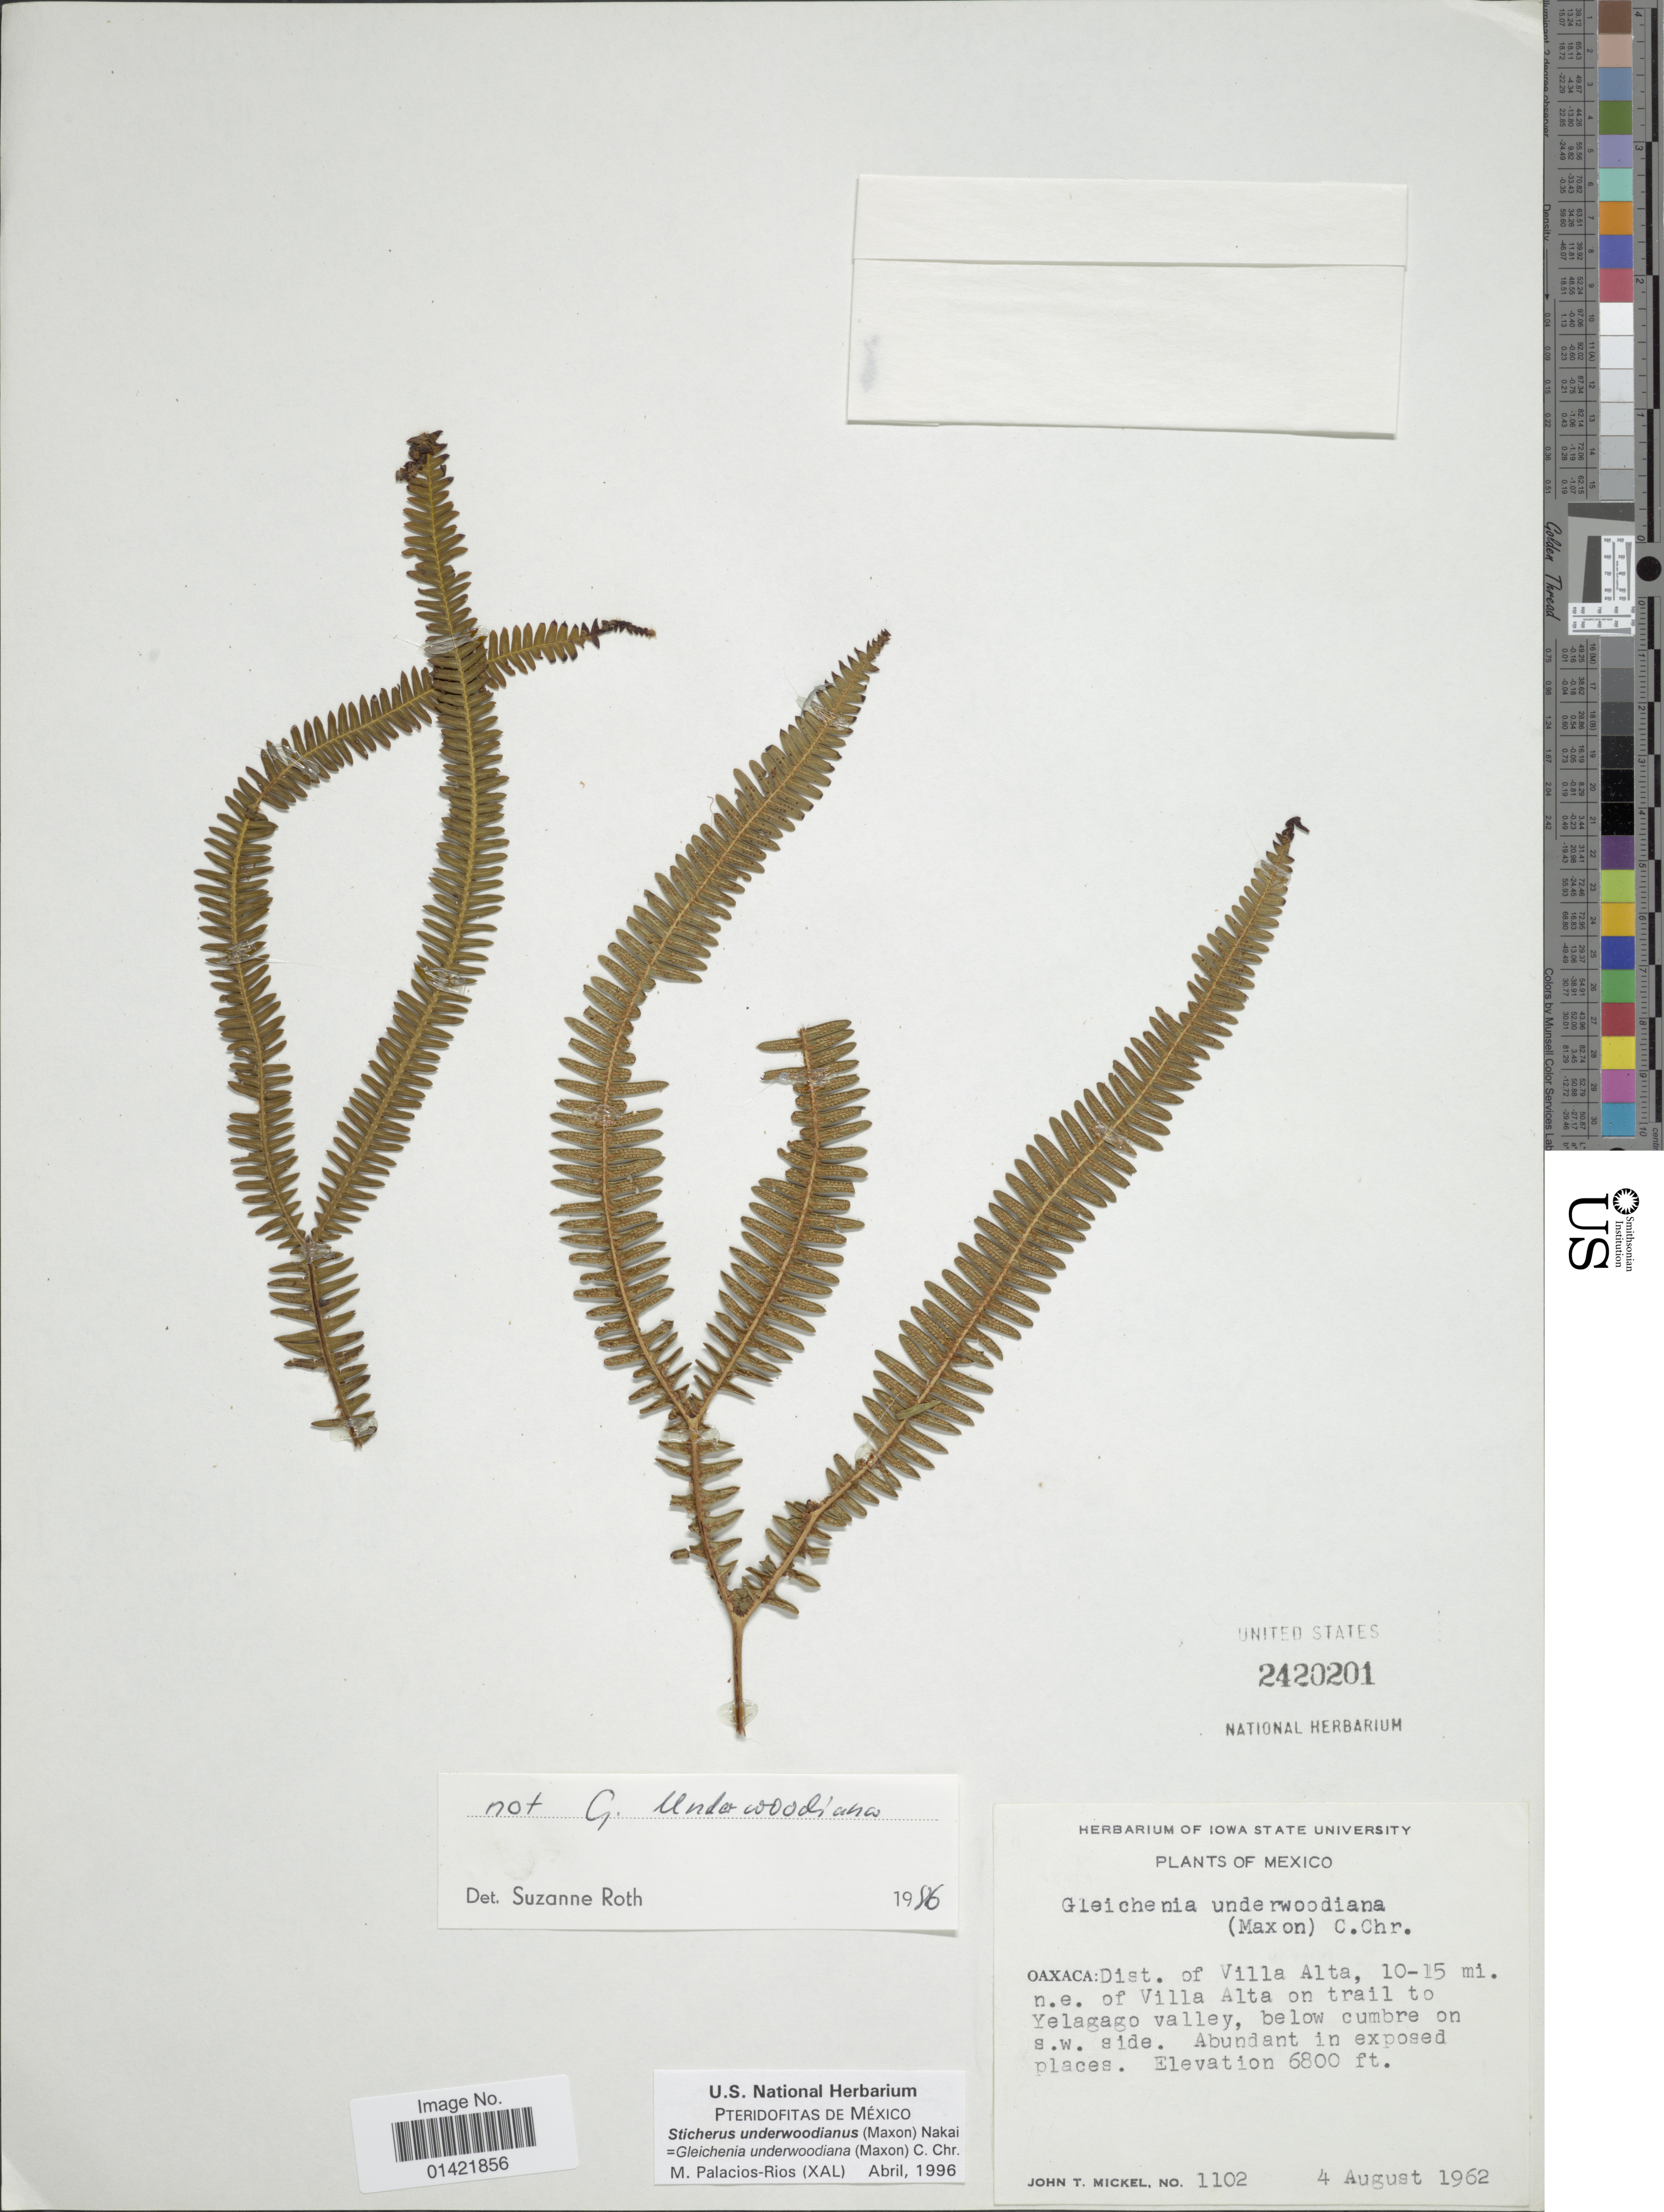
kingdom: Plantae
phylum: Tracheophyta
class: Polypodiopsida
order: Gleicheniales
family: Gleicheniaceae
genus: Sticherus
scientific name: Sticherus underwoodianus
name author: (Maxon) Nakai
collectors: J. T. Mickel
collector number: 1102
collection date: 1962-08-04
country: Mexico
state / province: Oaxaca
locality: Dist. of Villa Alta, 10-15 mi. n.e. of Villa Alta on trail to Yelagago valley, below cumbre on s.w. side.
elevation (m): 2073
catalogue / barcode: US 2420201